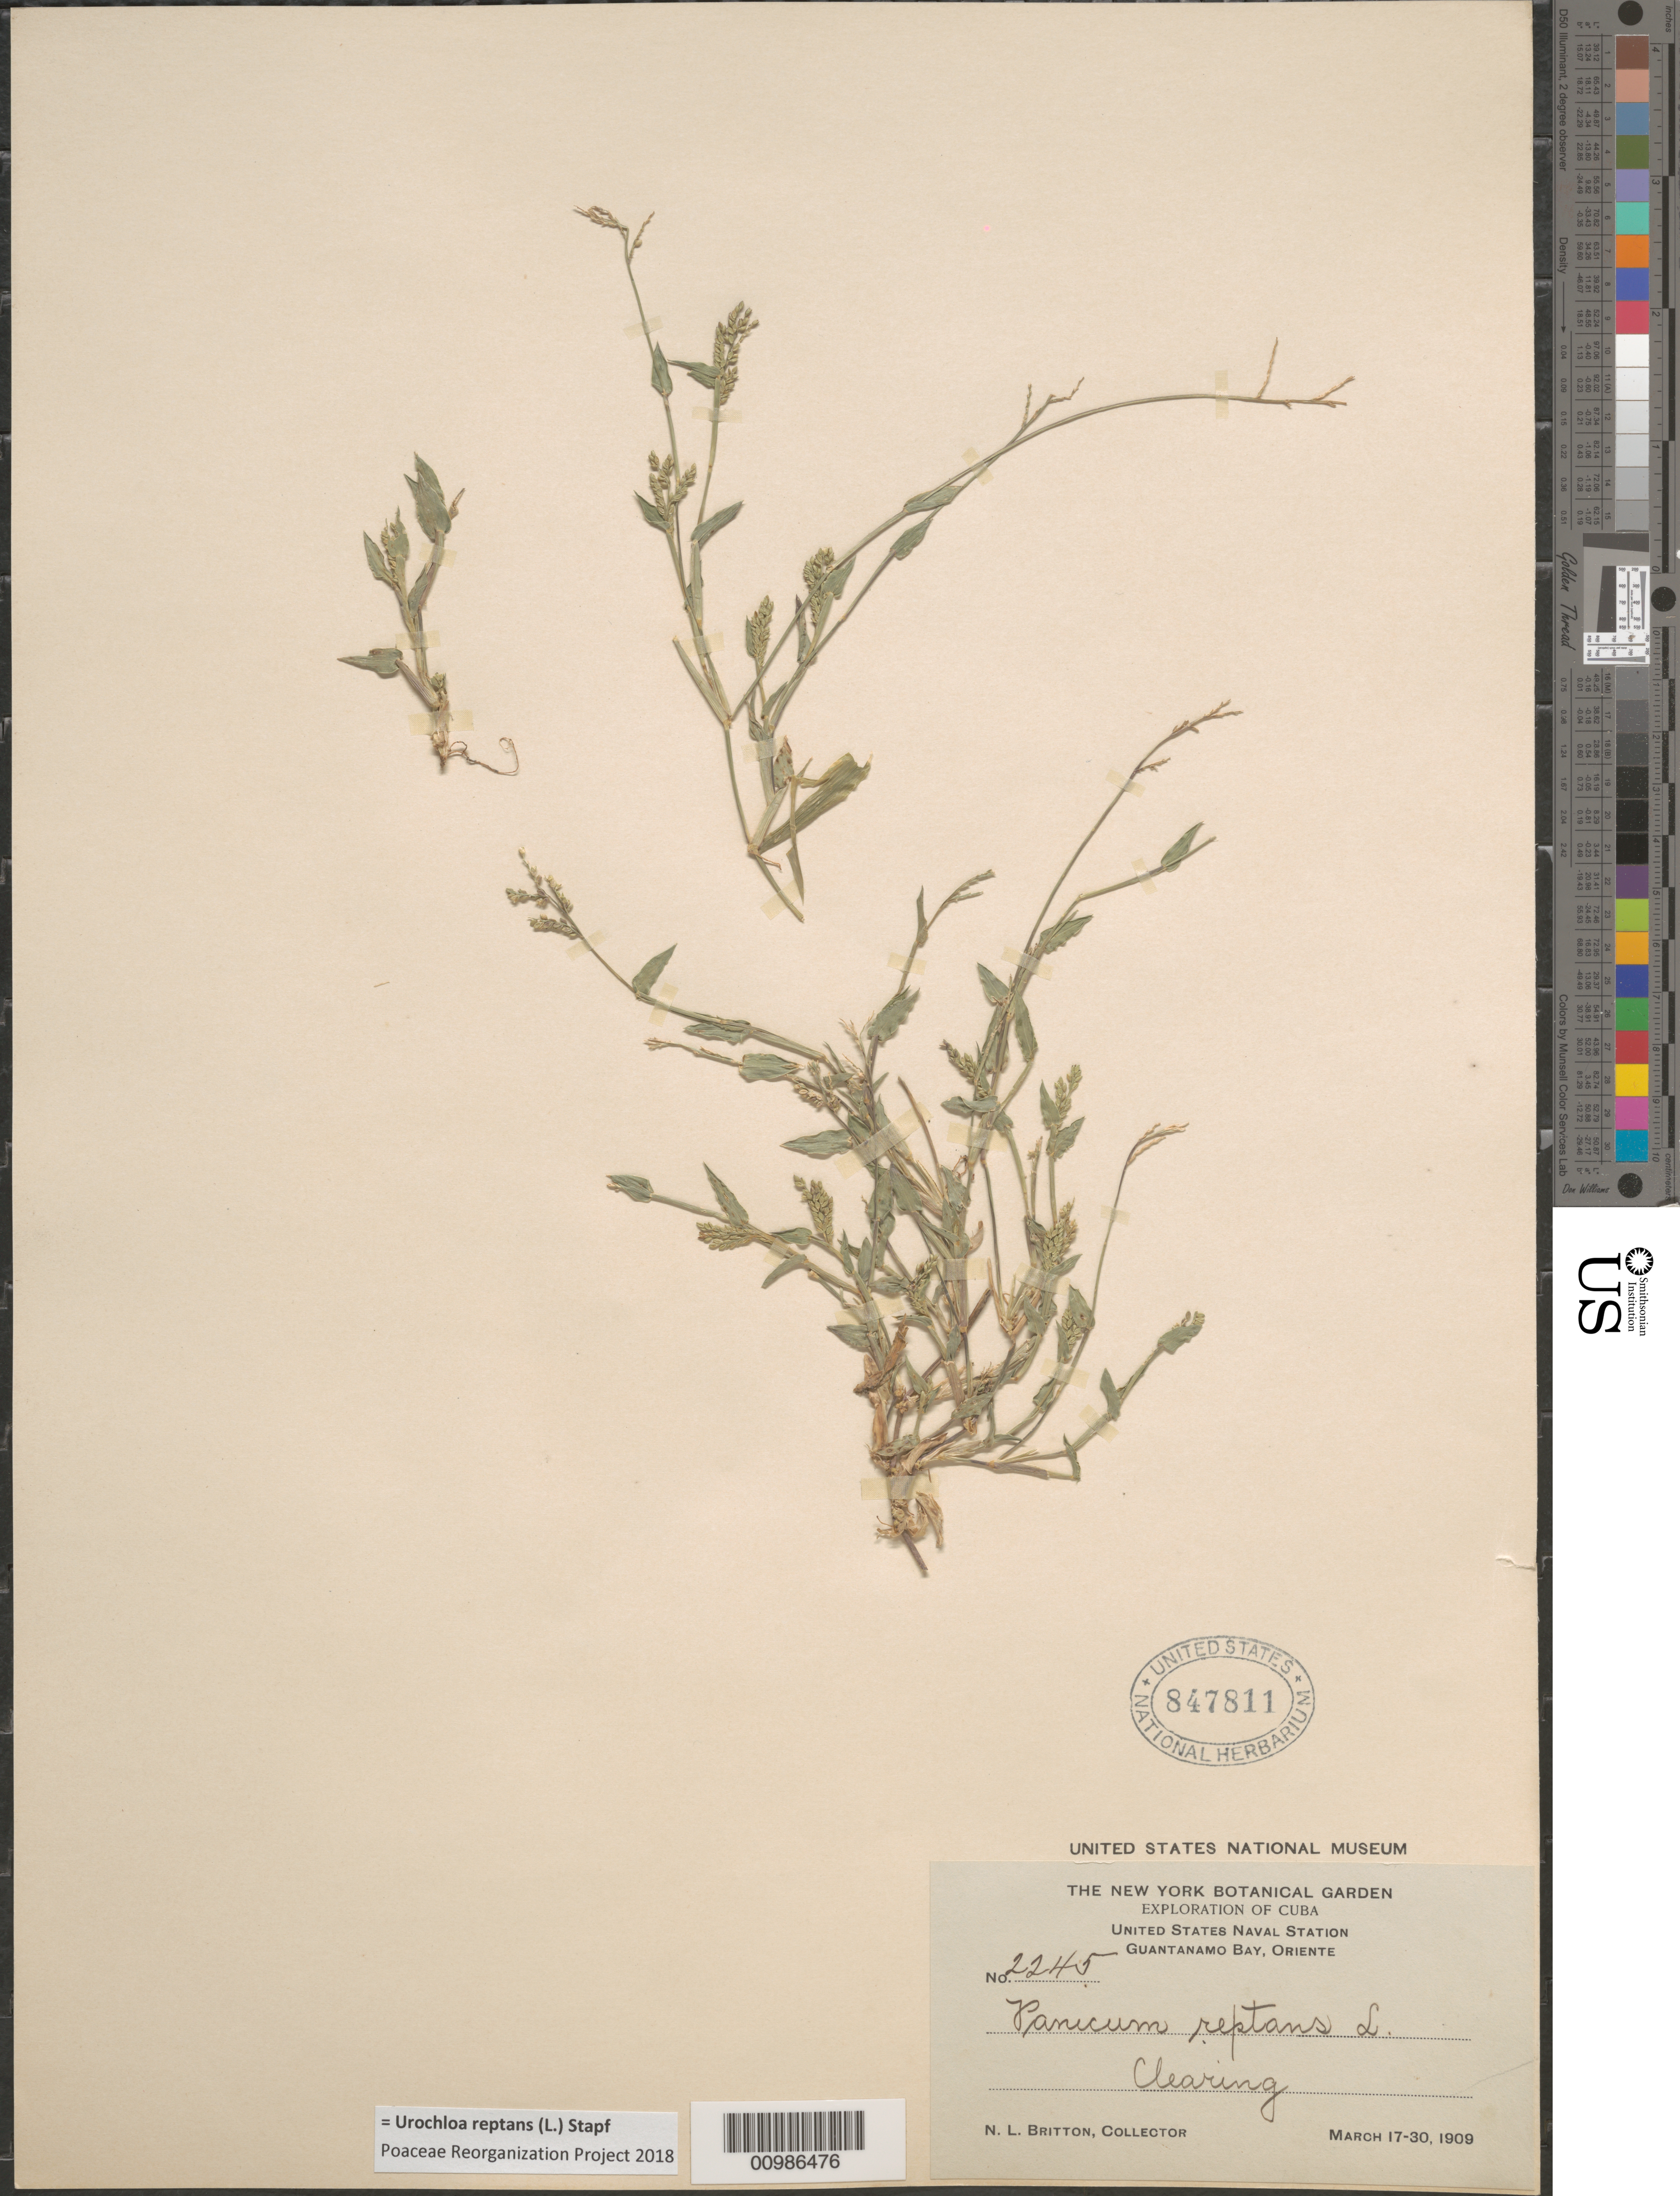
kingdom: Plantae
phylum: Tracheophyta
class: Liliopsida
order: Poales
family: Poaceae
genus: Brachiaria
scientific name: Brachiaria reptans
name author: (L.) C.E. Hubb. & C.A. Gardner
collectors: N. Britton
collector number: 2245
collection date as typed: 17 Mar 1909 to30 Mar 1909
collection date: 1909-03-17/1909-03-30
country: Cuba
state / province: Guantánamo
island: Cuba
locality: United States Naval Station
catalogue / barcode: US 847811